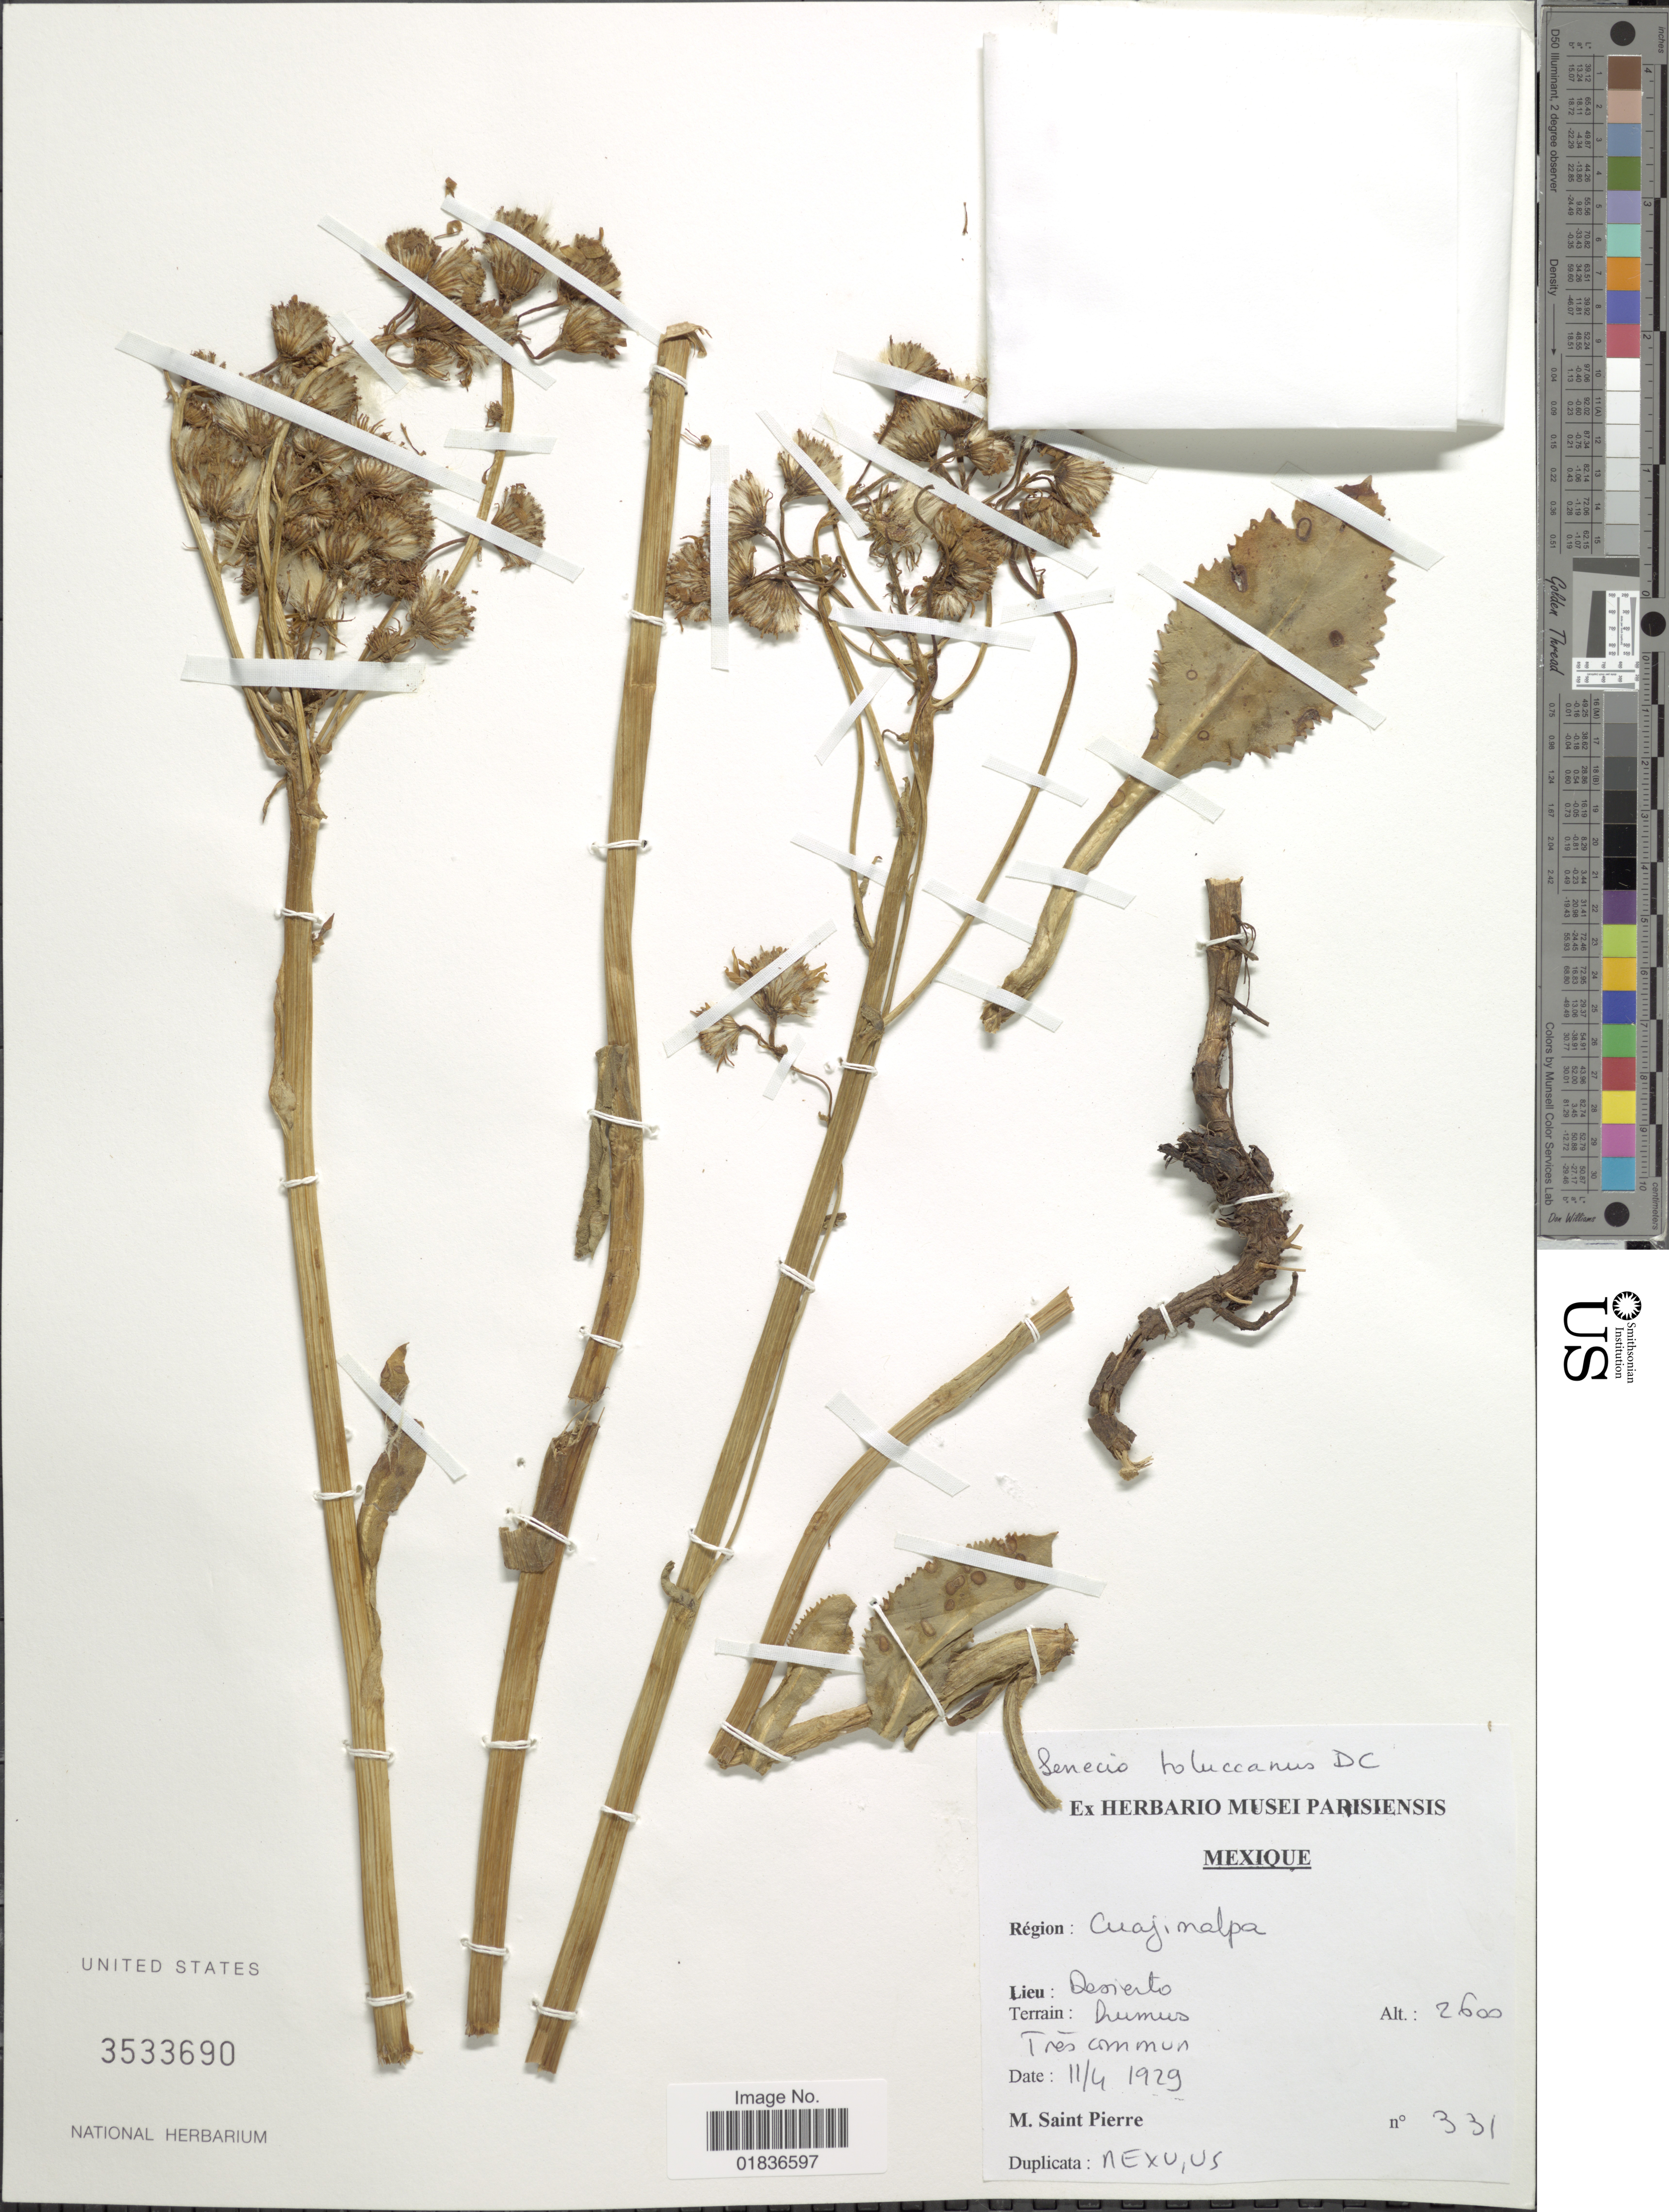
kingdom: Plantae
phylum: Tracheophyta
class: Magnoliopsida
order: Asterales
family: Asteraceae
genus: Senecio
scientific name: Senecio toluccanus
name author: DC.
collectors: M. Saint-Pierre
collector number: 331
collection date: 1929-04-11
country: Mexico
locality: Region: Cuajimalpa, Lieu: Desierto.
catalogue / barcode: US 3533690